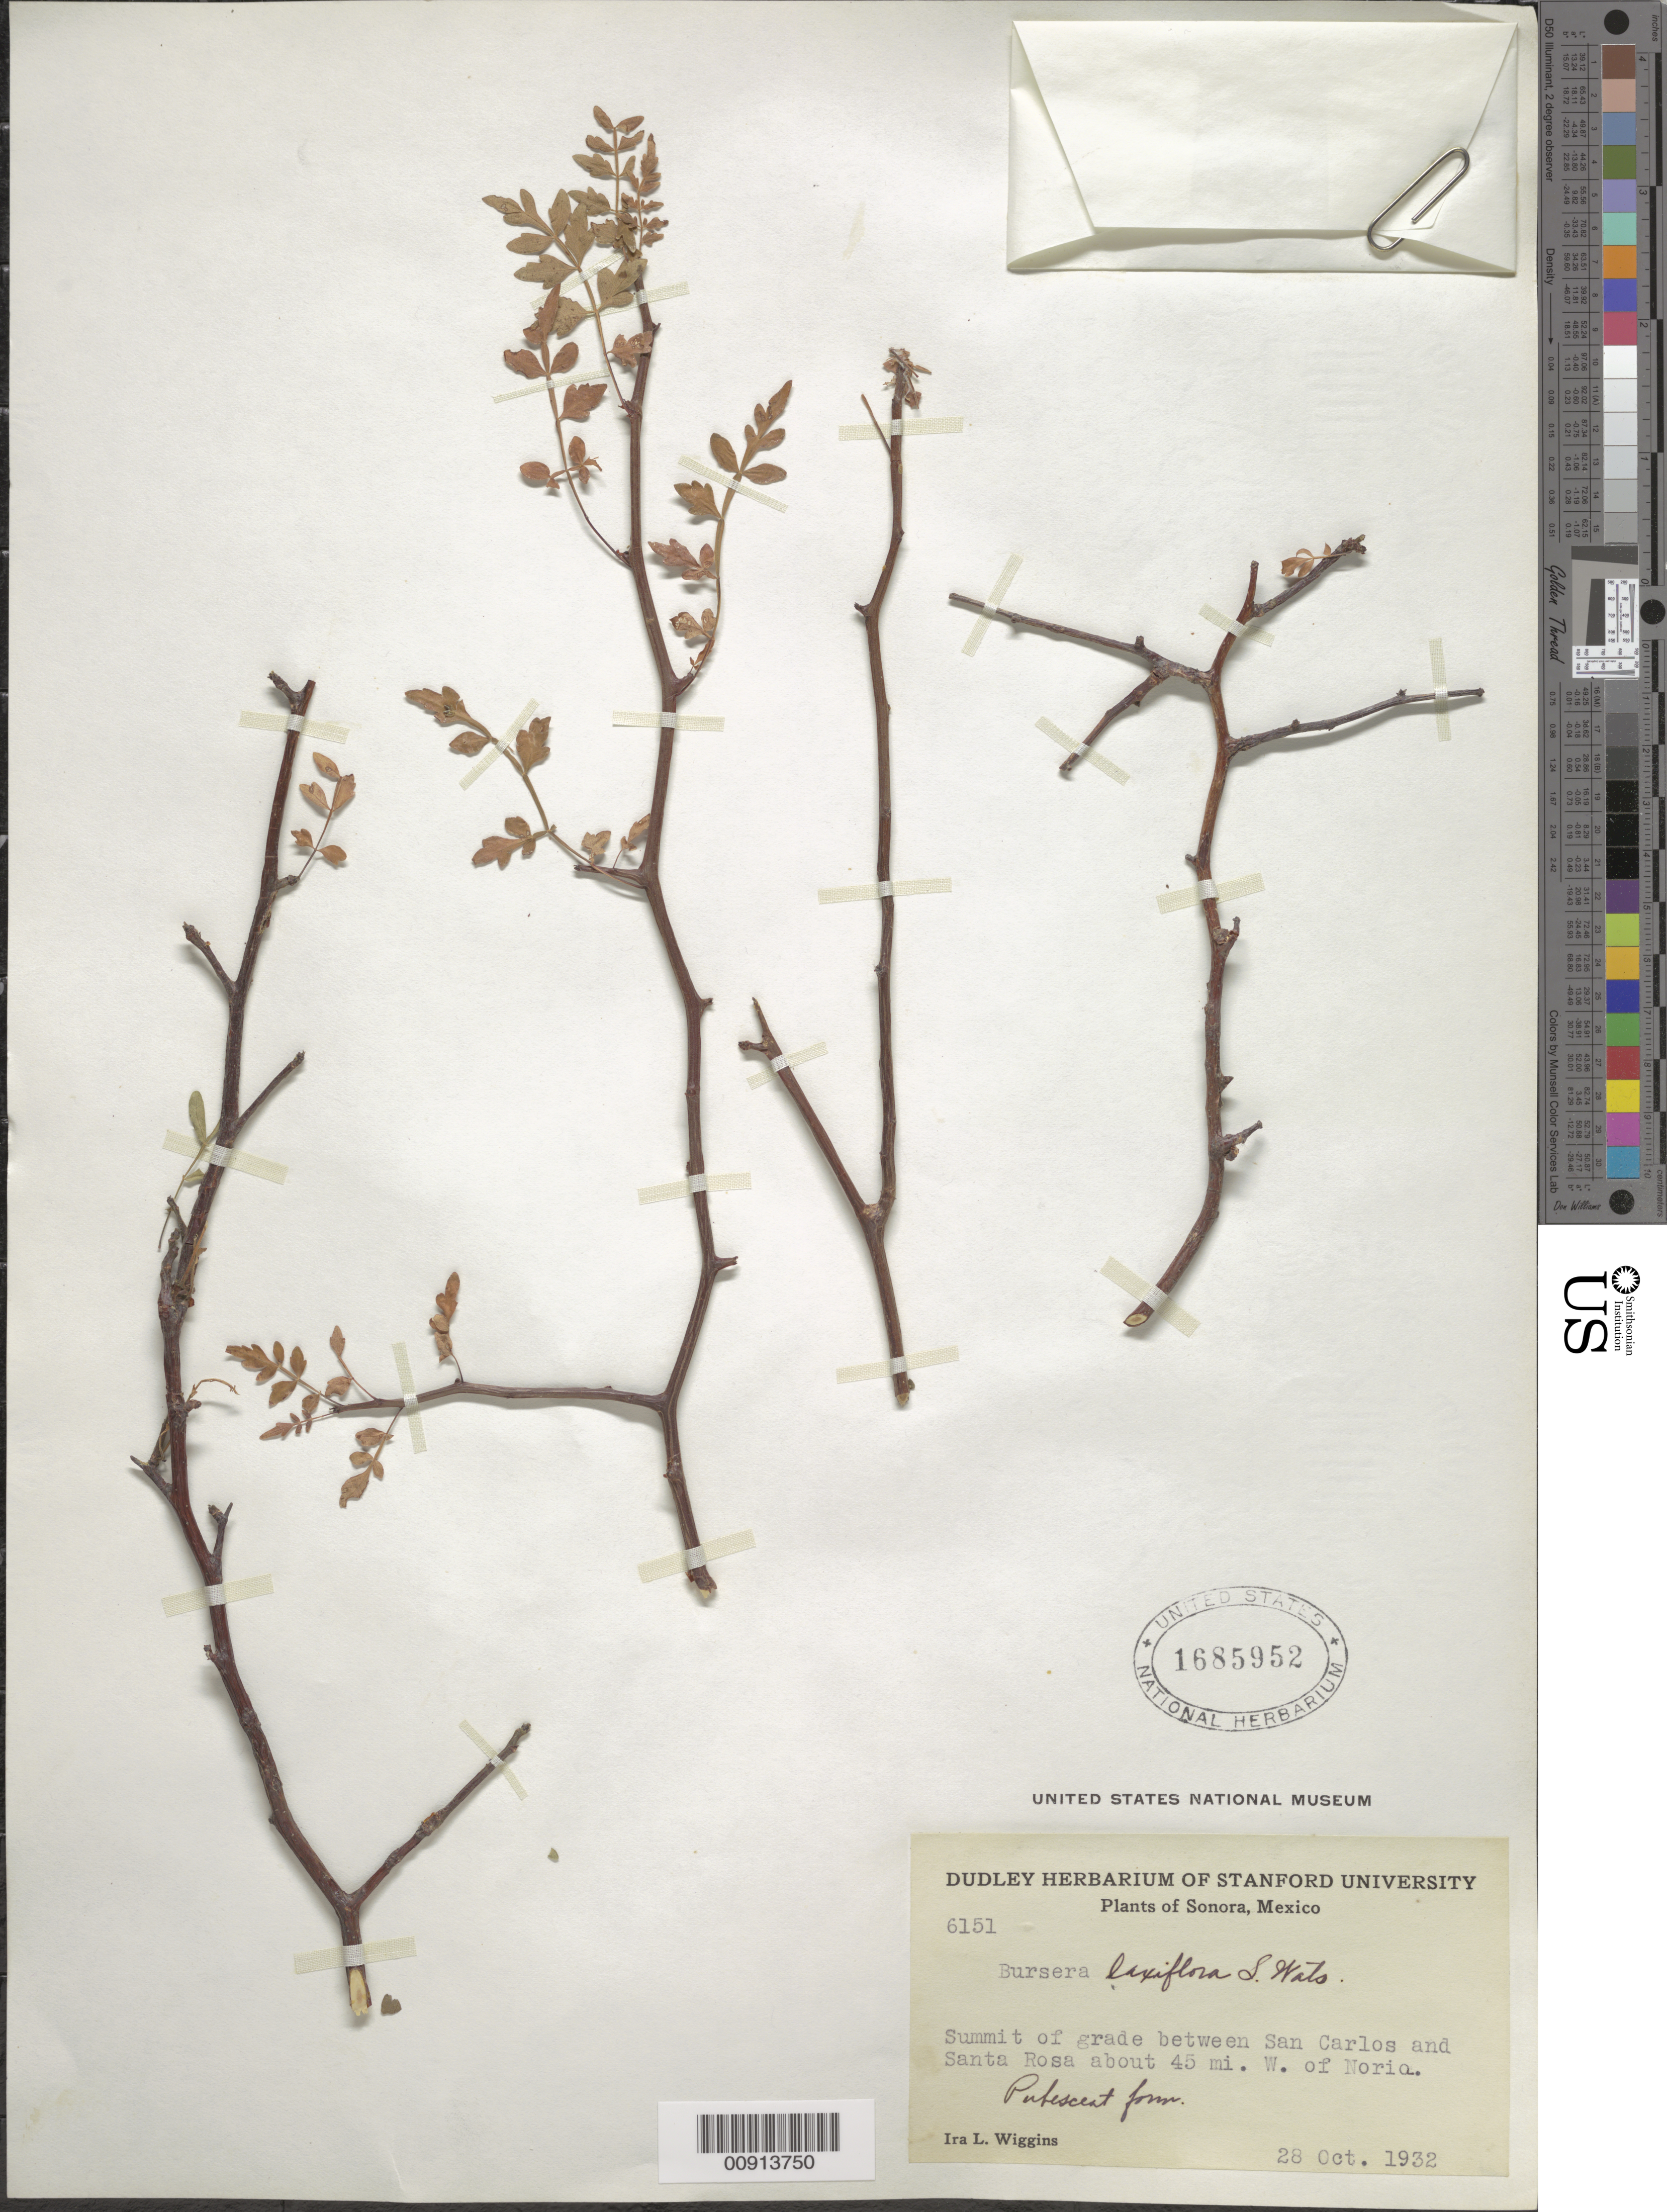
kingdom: Plantae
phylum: Tracheophyta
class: Magnoliopsida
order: Sapindales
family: Burseraceae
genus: Bursera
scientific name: Bursera laxiflora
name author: S. Watson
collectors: I. L. Wiggins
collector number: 6151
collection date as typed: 28 Oct 1932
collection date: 1932-10-28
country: Mexico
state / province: Sonora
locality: Summit of grade between San Carlos and Santa Rosa about 45 mi. W of Noria, Sonora.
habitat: Summit of grade.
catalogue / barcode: US 1685952